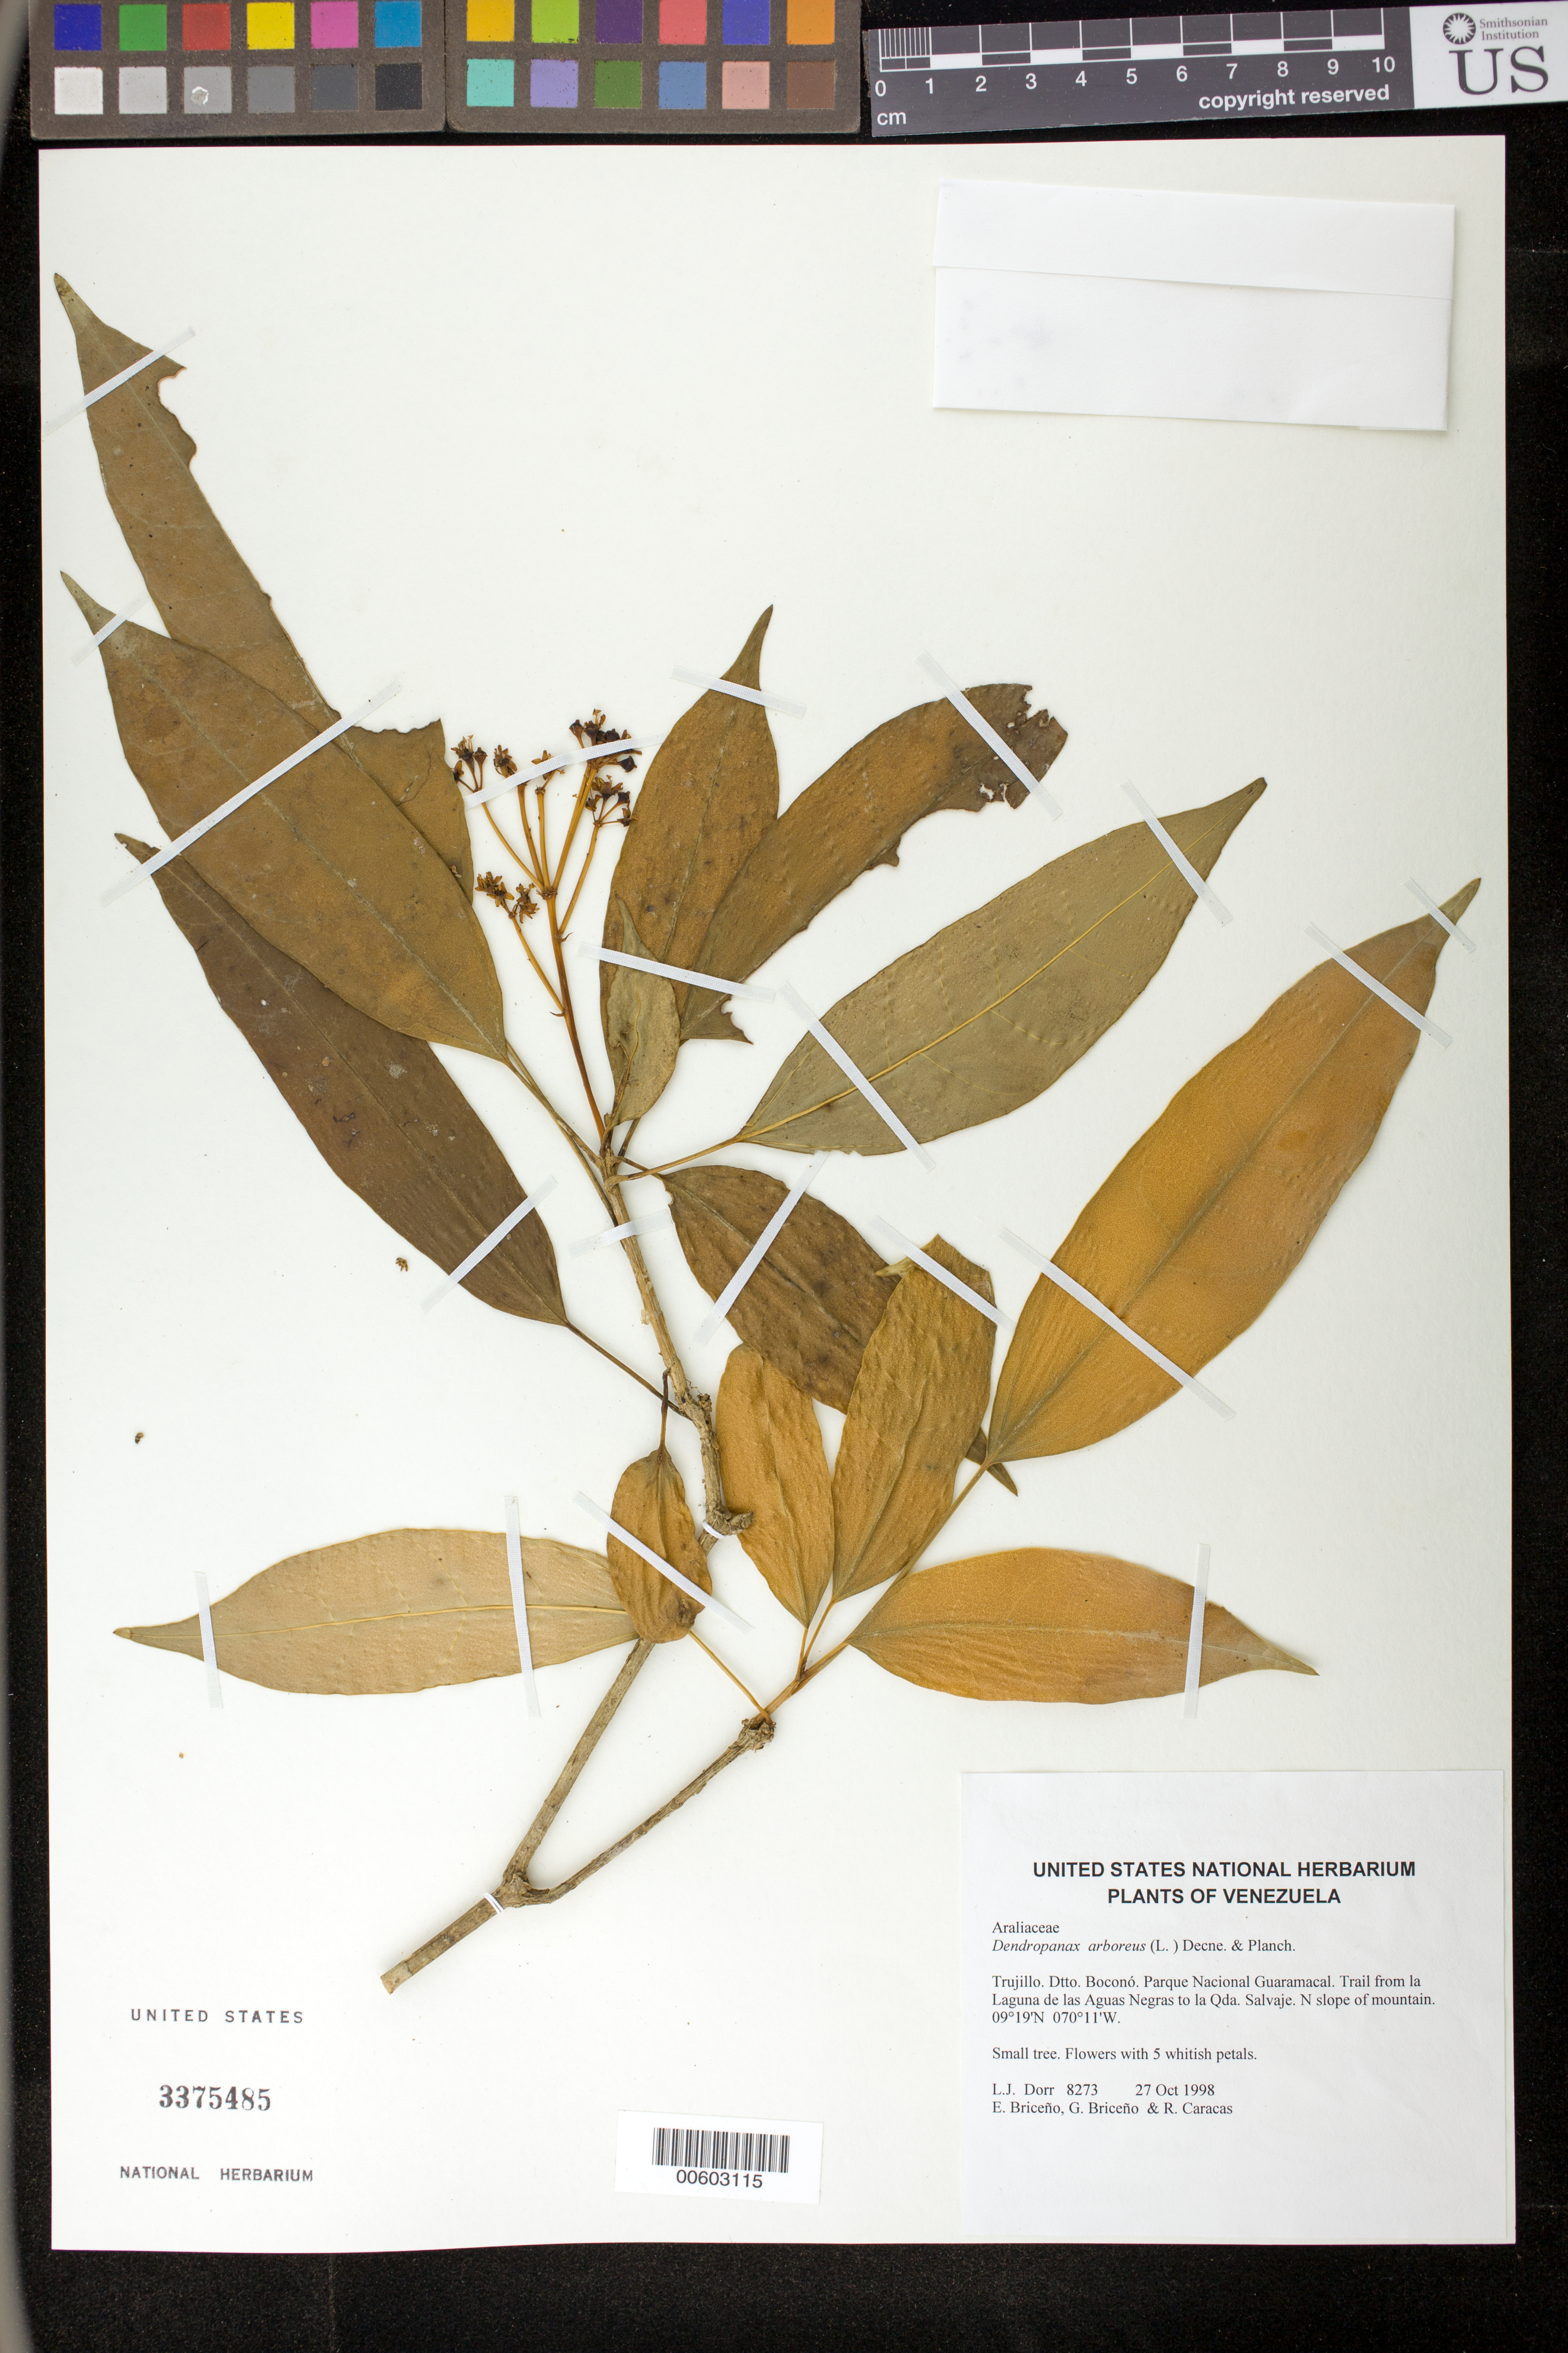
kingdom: Plantae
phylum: Tracheophyta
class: Magnoliopsida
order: Apiales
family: Araliaceae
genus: Dendropanax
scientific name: Dendropanax arboreus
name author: (L.) Decne. & Planch.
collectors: L. J. Dorr, E. Briceño, G. Briceño & R. Caracas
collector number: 8273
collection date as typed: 27 Oct 1998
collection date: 1998-10-27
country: Venezuela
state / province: Trujillo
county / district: Boconó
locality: Parque Nacional Guaramacal. Trail from la Laguna de las Aguas Negras to la Qda. Salvaje. N slope of mountain.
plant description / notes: K, NY, PORT, US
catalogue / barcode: US 3375485